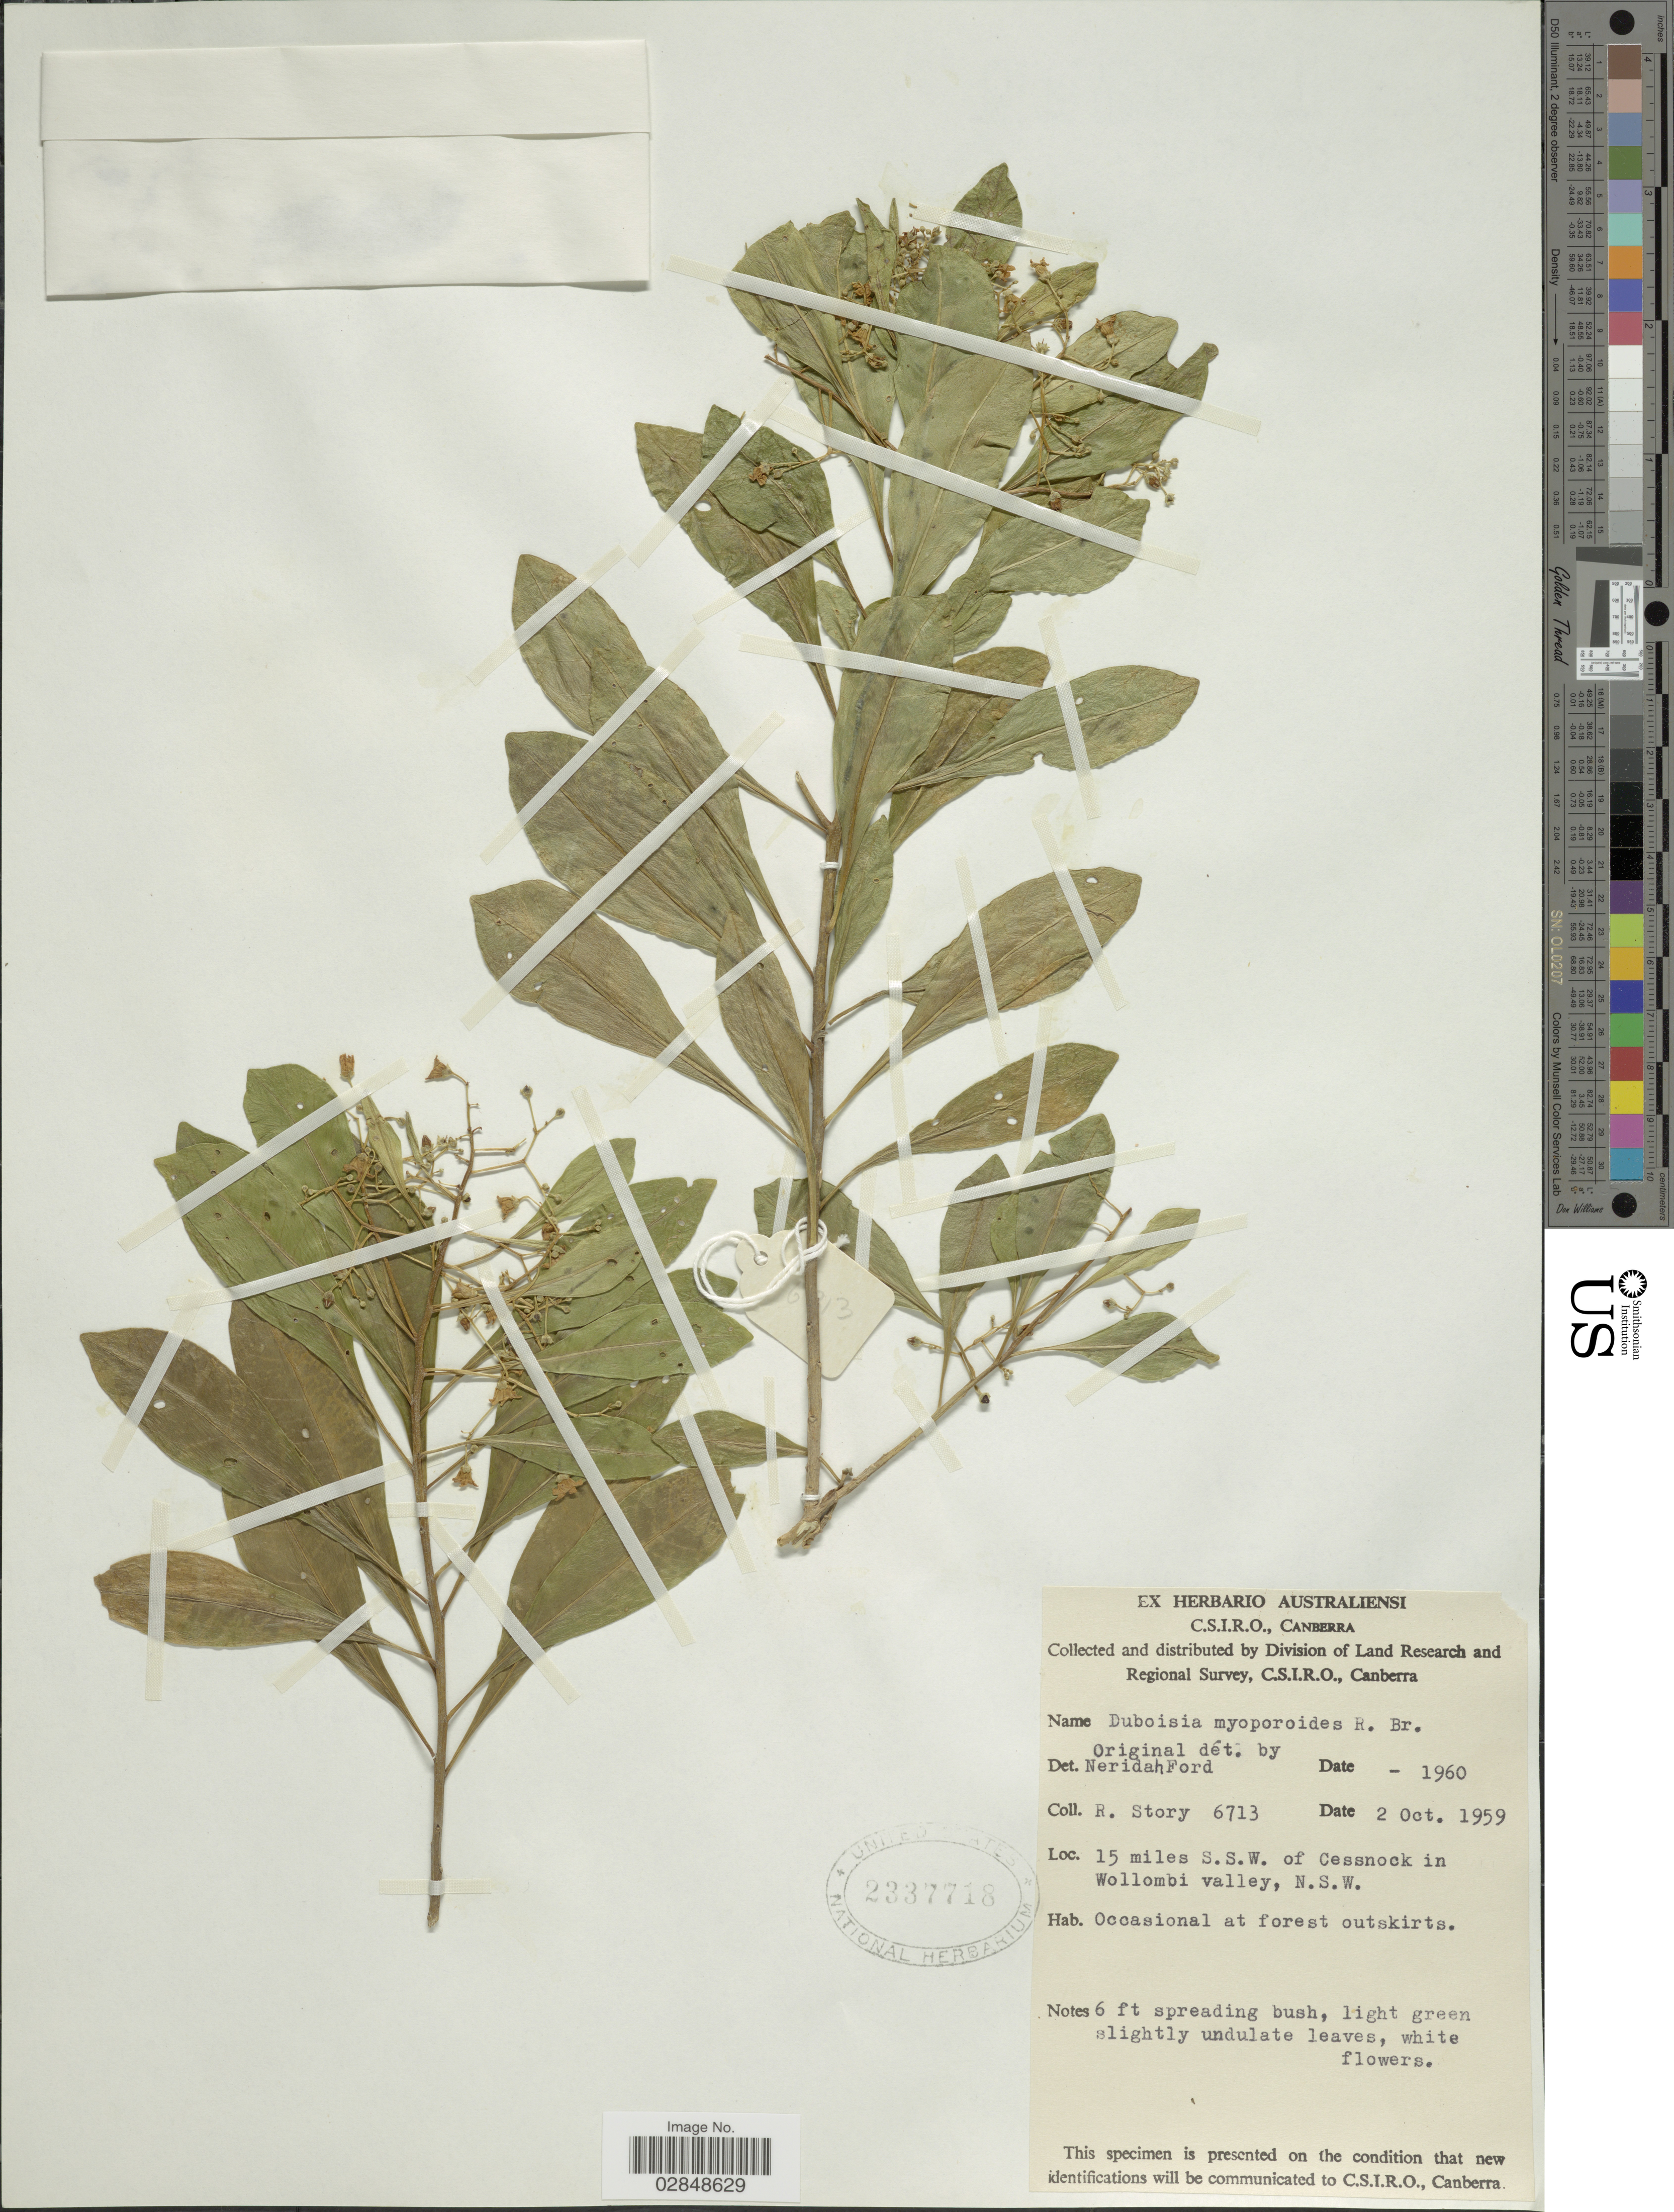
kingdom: Plantae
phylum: Tracheophyta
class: Magnoliopsida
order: Solanales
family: Solanaceae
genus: Duboisia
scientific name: Duboisia myoporoides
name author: R. Br.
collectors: R. Story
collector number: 6713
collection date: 1959-10-02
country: Australia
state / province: New South Wales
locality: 15 miles S.S.W. of Cessnock in Wollombi valley, N.S.W.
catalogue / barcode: US 2337718